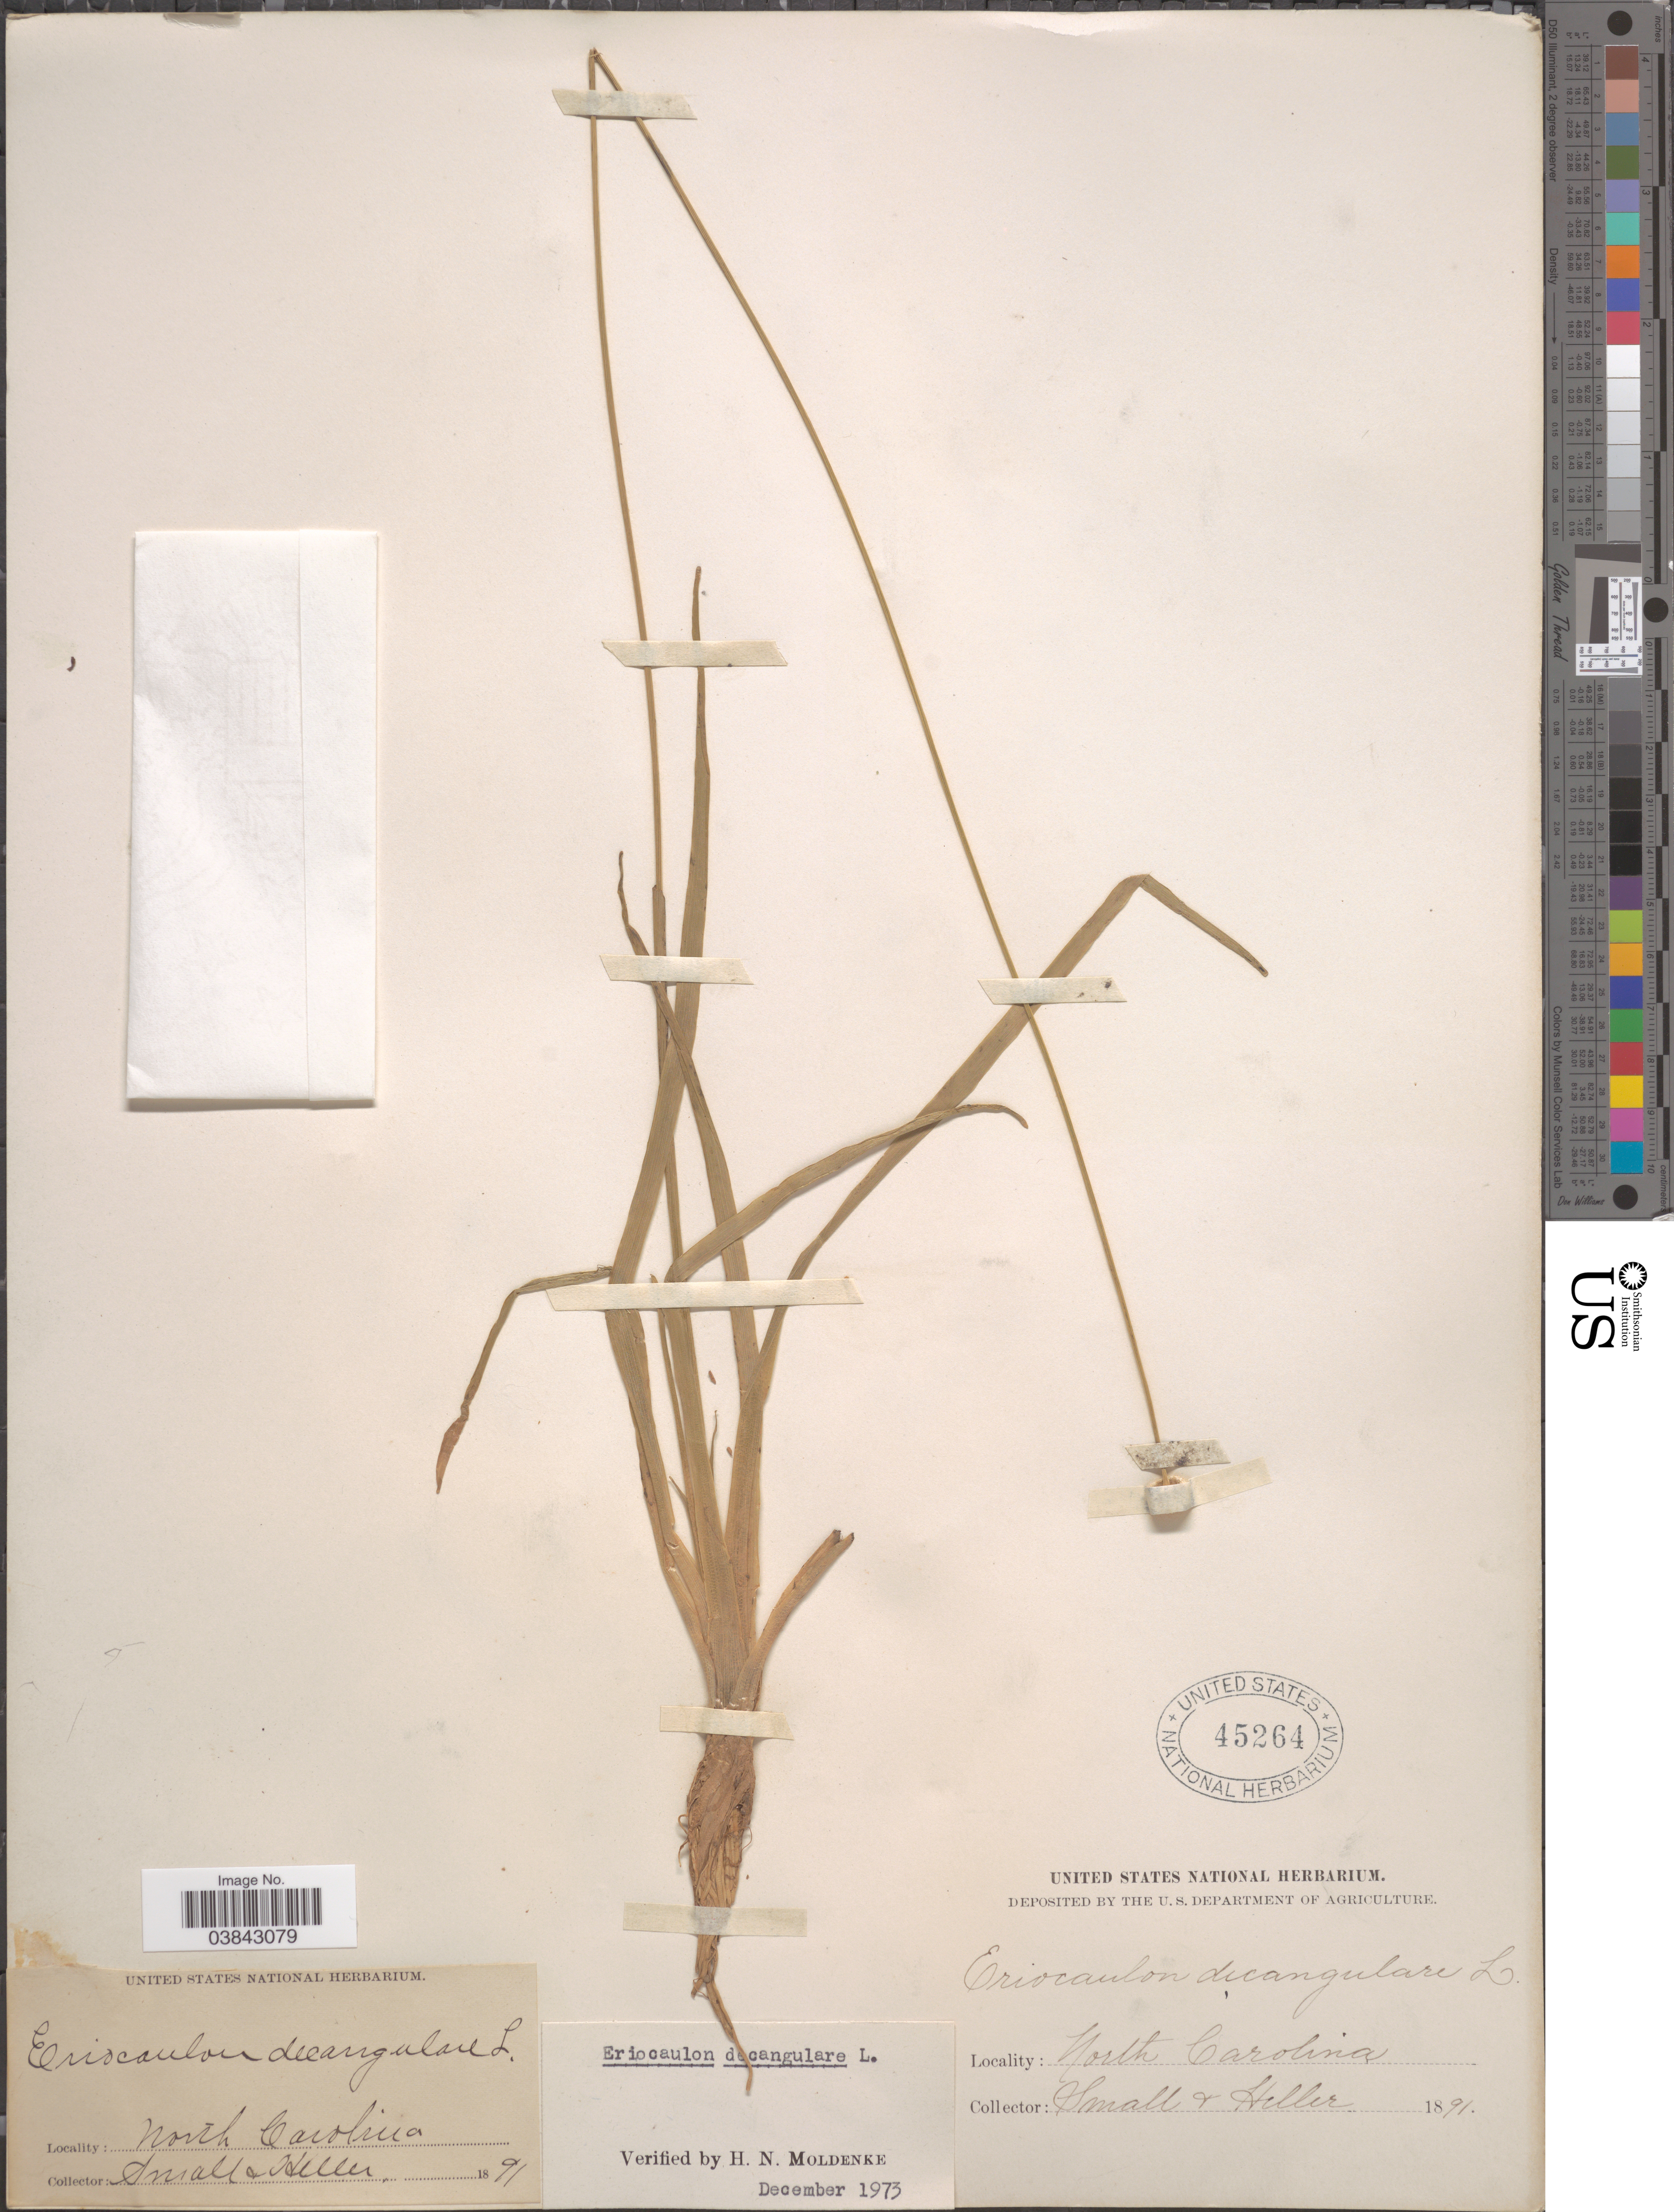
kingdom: Plantae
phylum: Tracheophyta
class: Liliopsida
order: Poales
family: Eriocaulaceae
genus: Eriocaulon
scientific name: Eriocaulon decangulare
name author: L.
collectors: -- Small & -- Heller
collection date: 1891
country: United States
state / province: North Carolina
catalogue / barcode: US 45264